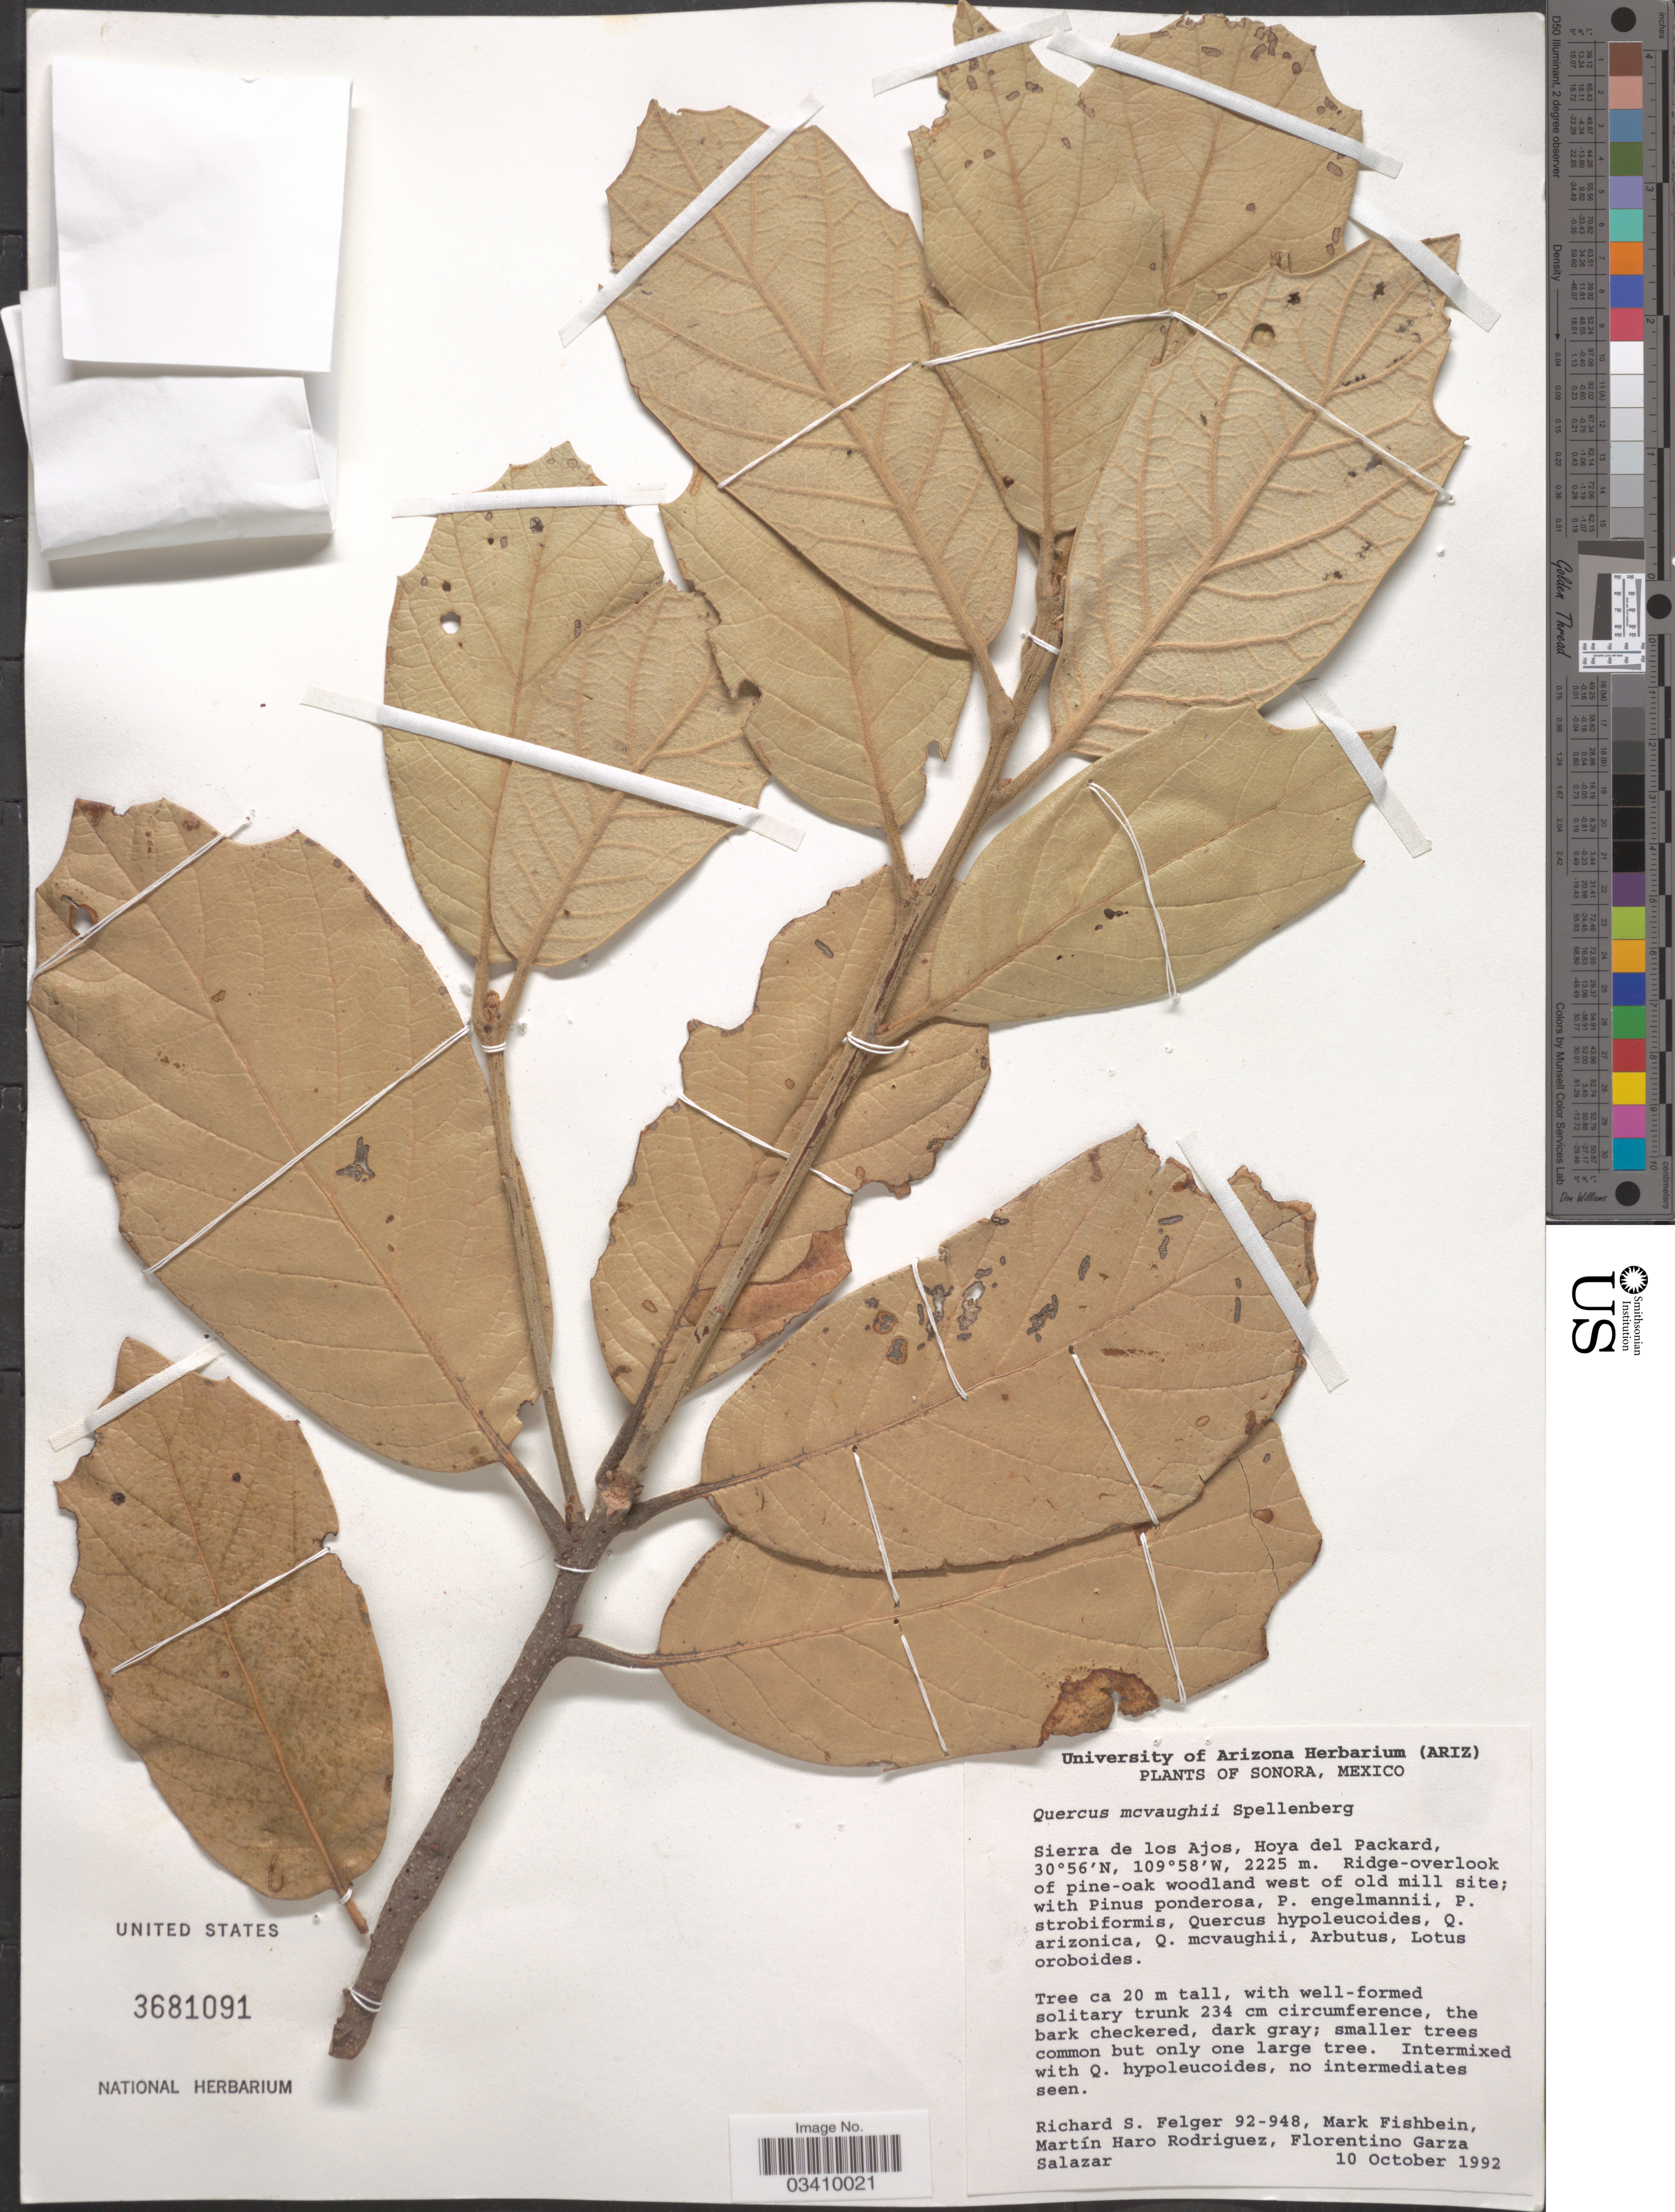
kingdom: Plantae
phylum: Tracheophyta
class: Magnoliopsida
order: Fagales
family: Fagaceae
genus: Quercus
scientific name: Quercus mcvaughii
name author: Spellenb.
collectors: R. S. Felger, M. Fishbein, M. Haro-Rodriguez & F. Garza S.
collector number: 92-948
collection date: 1992-10-10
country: Mexico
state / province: Sonora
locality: Sierra de los Ajos, Hoya del Packard. Ridge-overlook of pine-oak woodland west of old mill site.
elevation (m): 2225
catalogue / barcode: US 3681091